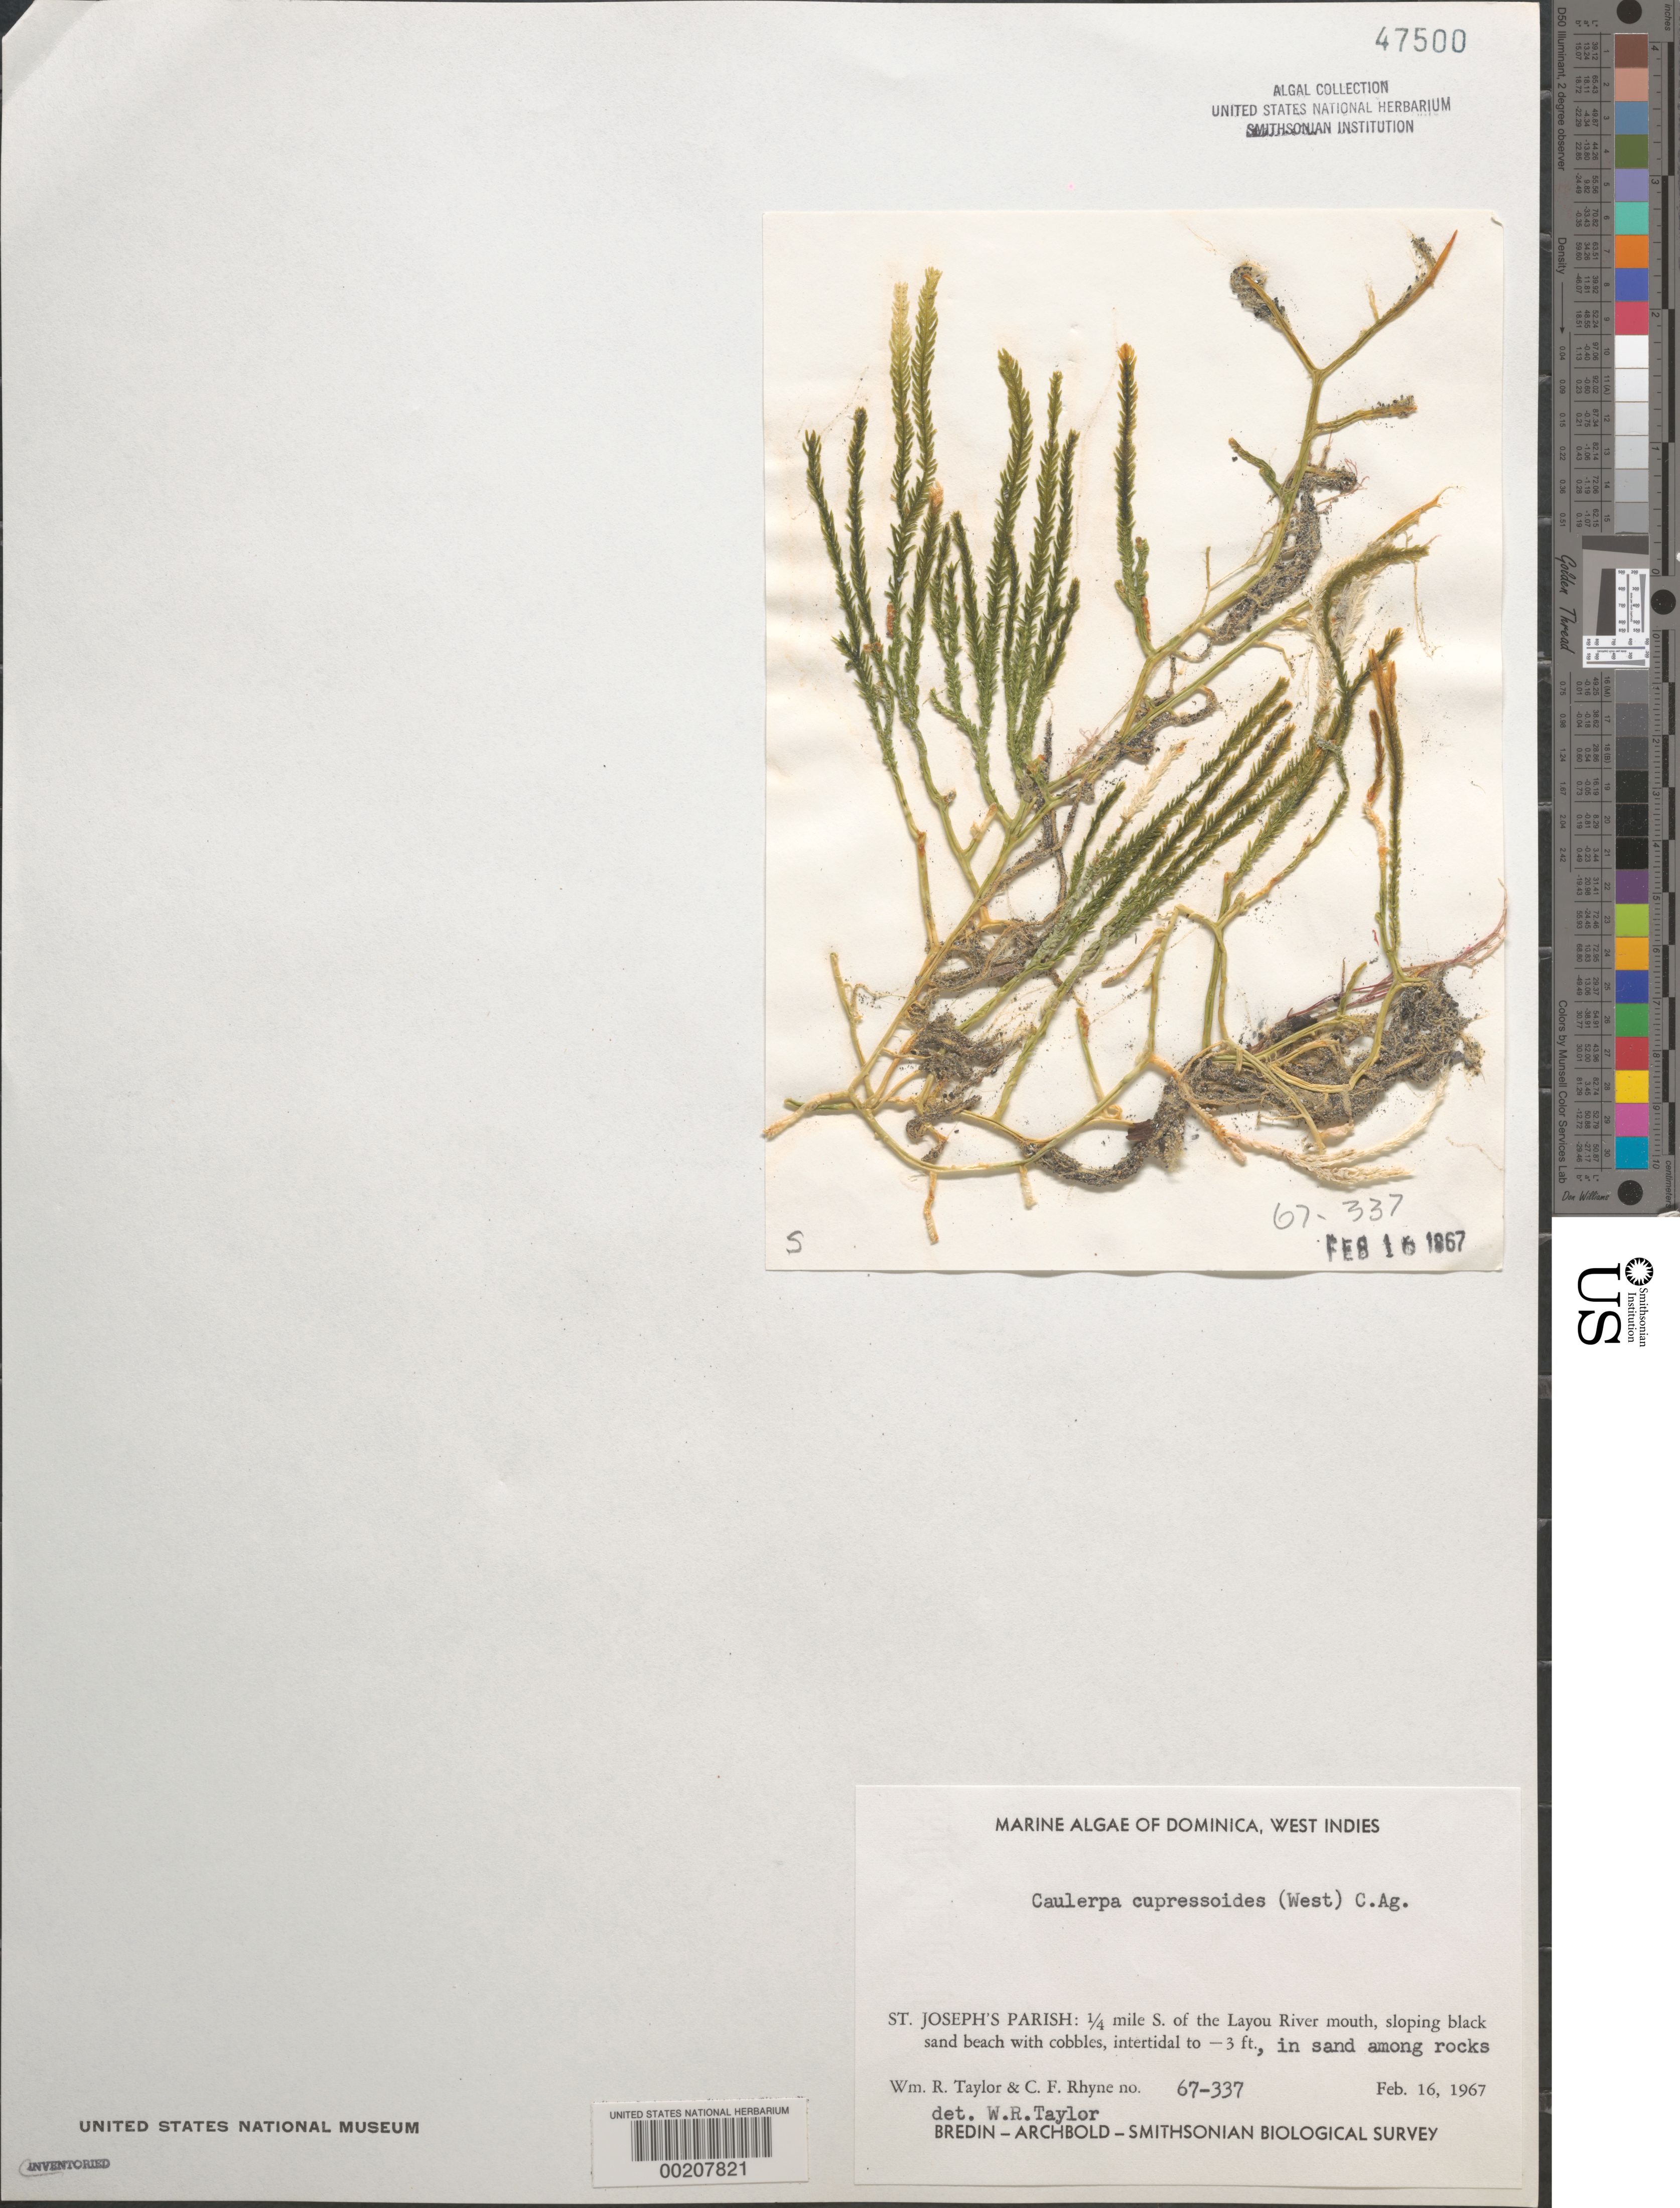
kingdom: Plantae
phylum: Chlorophyta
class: Ulvophyceae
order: Bryopsidales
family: Caulerpaceae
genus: Caulerpa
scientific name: Caulerpa cupressoides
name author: (Vahl) C. Agardh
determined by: Taylor, William R.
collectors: W. R. Taylor & C. Rhyne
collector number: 67-337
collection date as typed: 16 Feb 1967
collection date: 1967-02-16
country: Dominica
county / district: St. Joseph's Parish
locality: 0.25 mile south of Layou River mouth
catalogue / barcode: US 47500